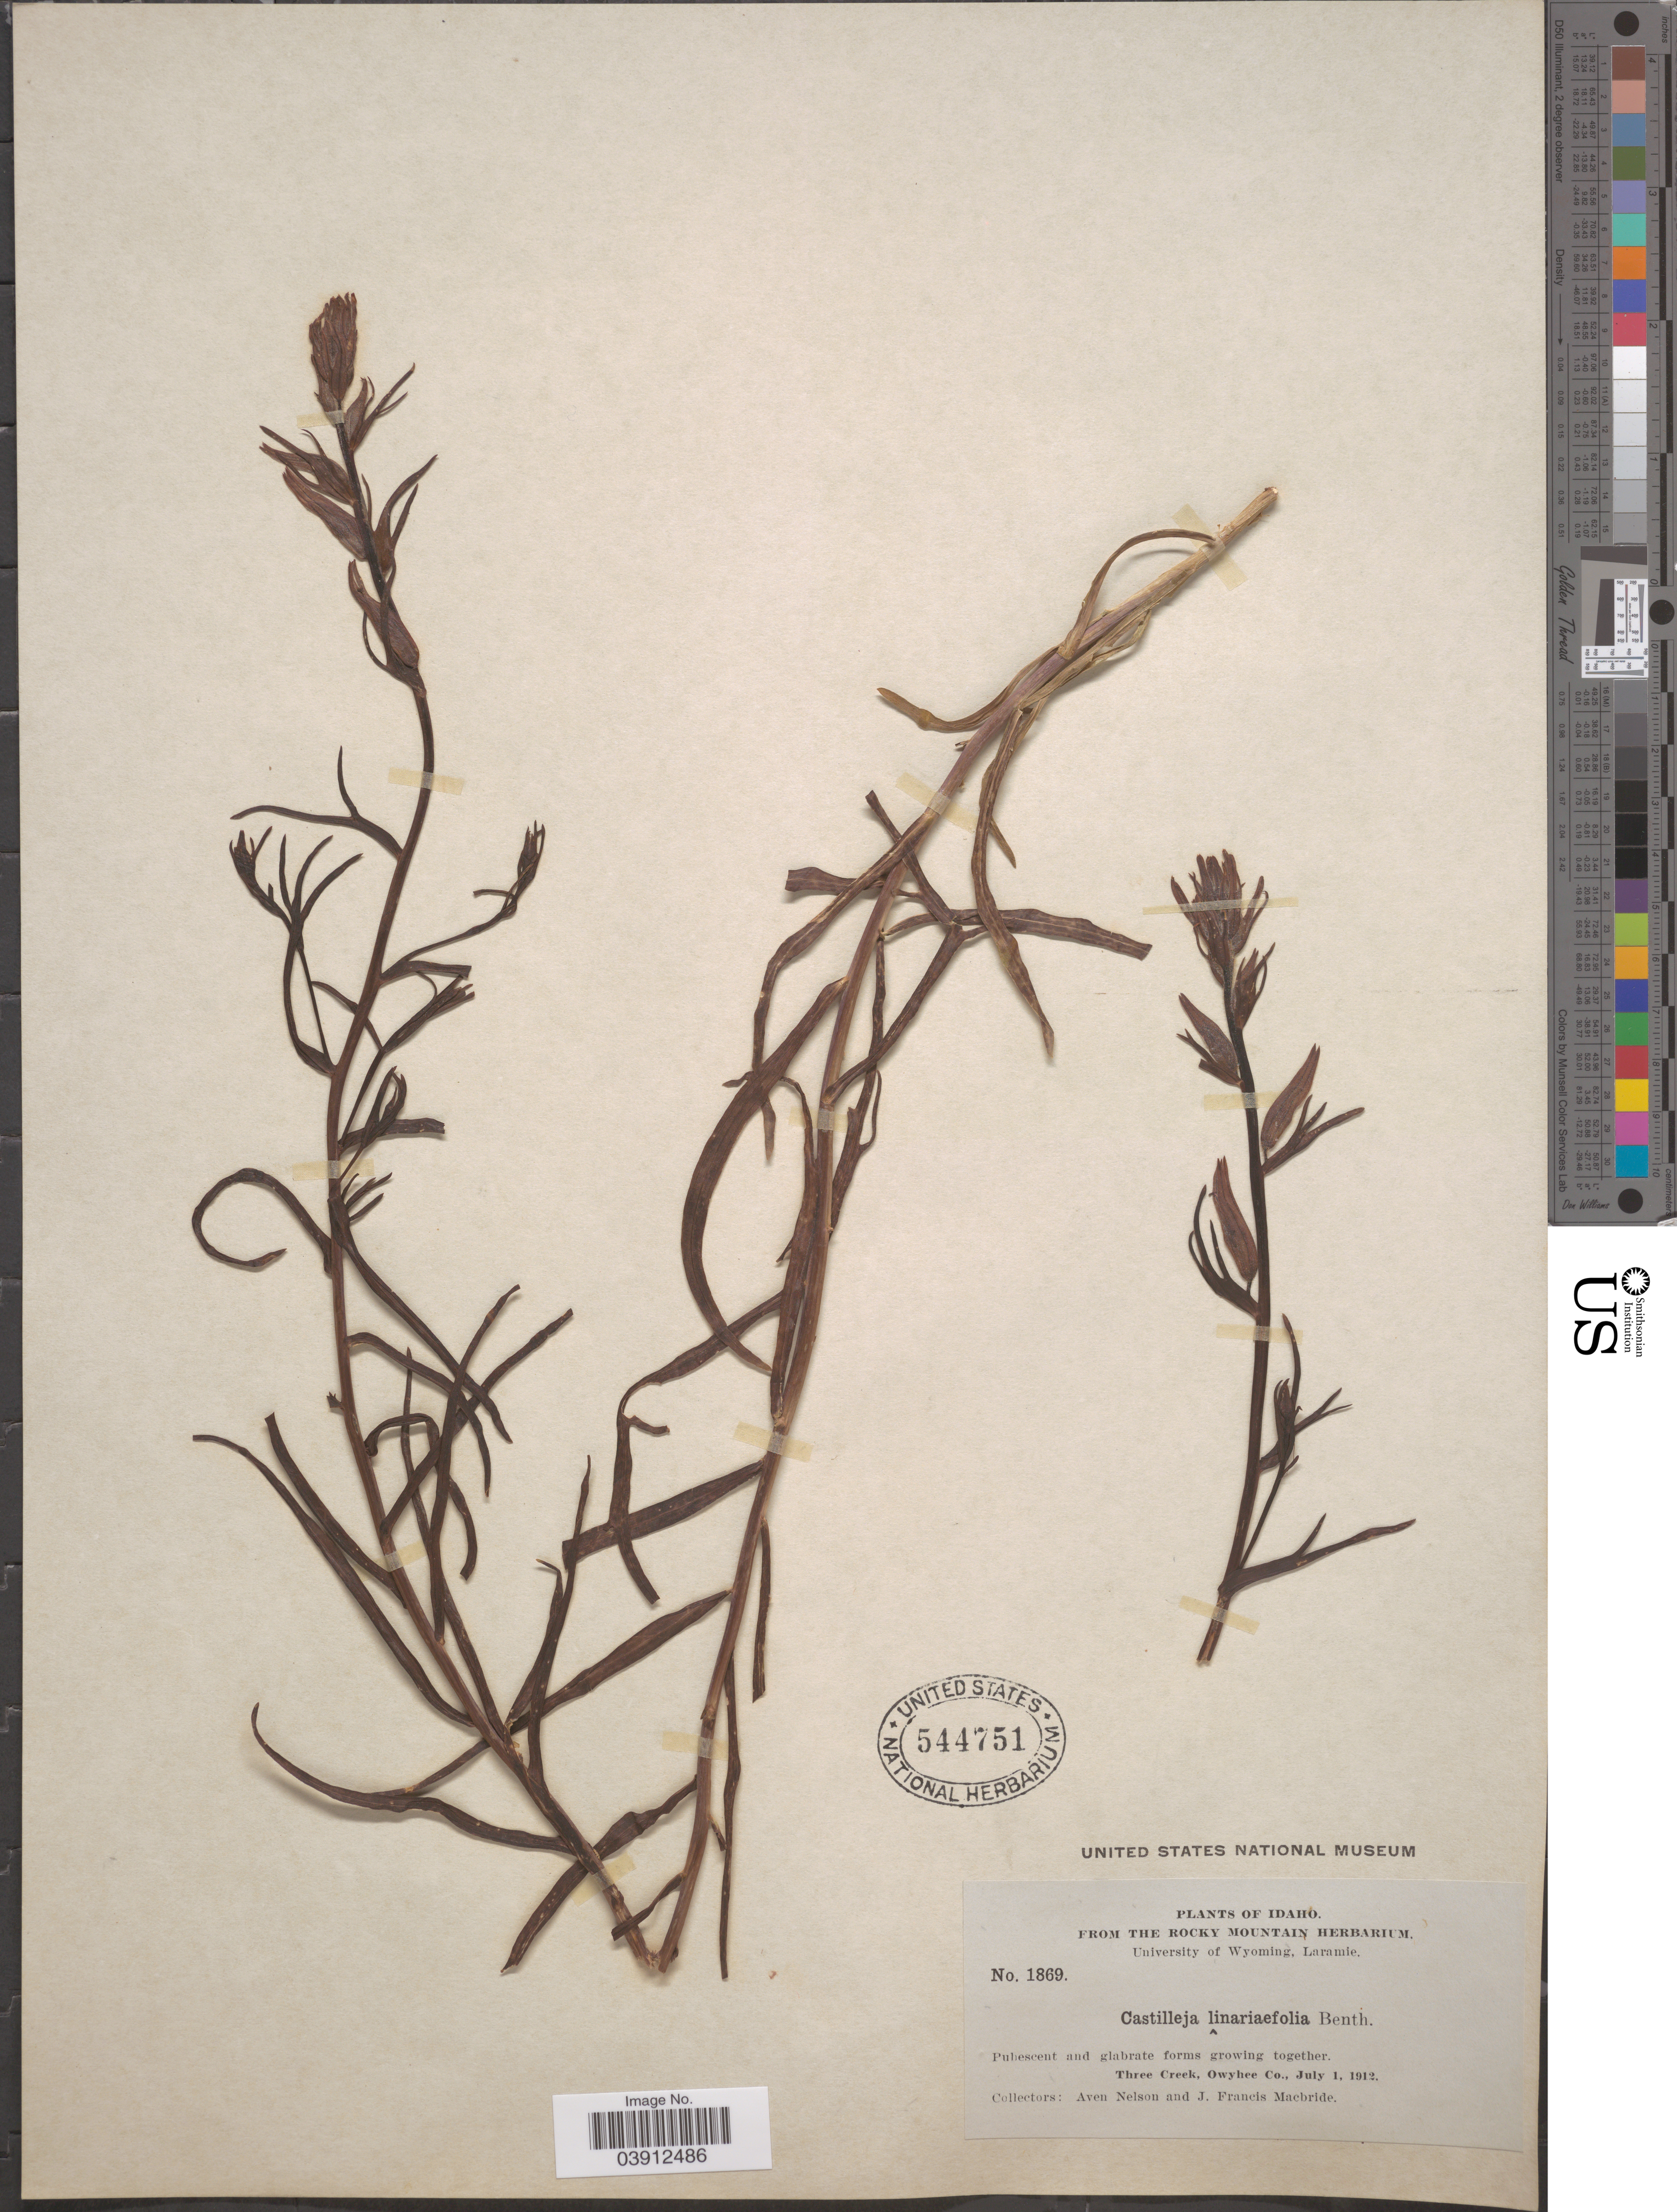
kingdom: Plantae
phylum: Tracheophyta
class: Magnoliopsida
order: Lamiales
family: Orobanchaceae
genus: Castilleja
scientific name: Castilleja linariifolia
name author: Benth.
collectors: A. Nelson & J. F. Macbride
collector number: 1869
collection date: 1912-07-01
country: United States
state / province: Idaho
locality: Three Creek, Owyhee Co.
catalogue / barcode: US 544751